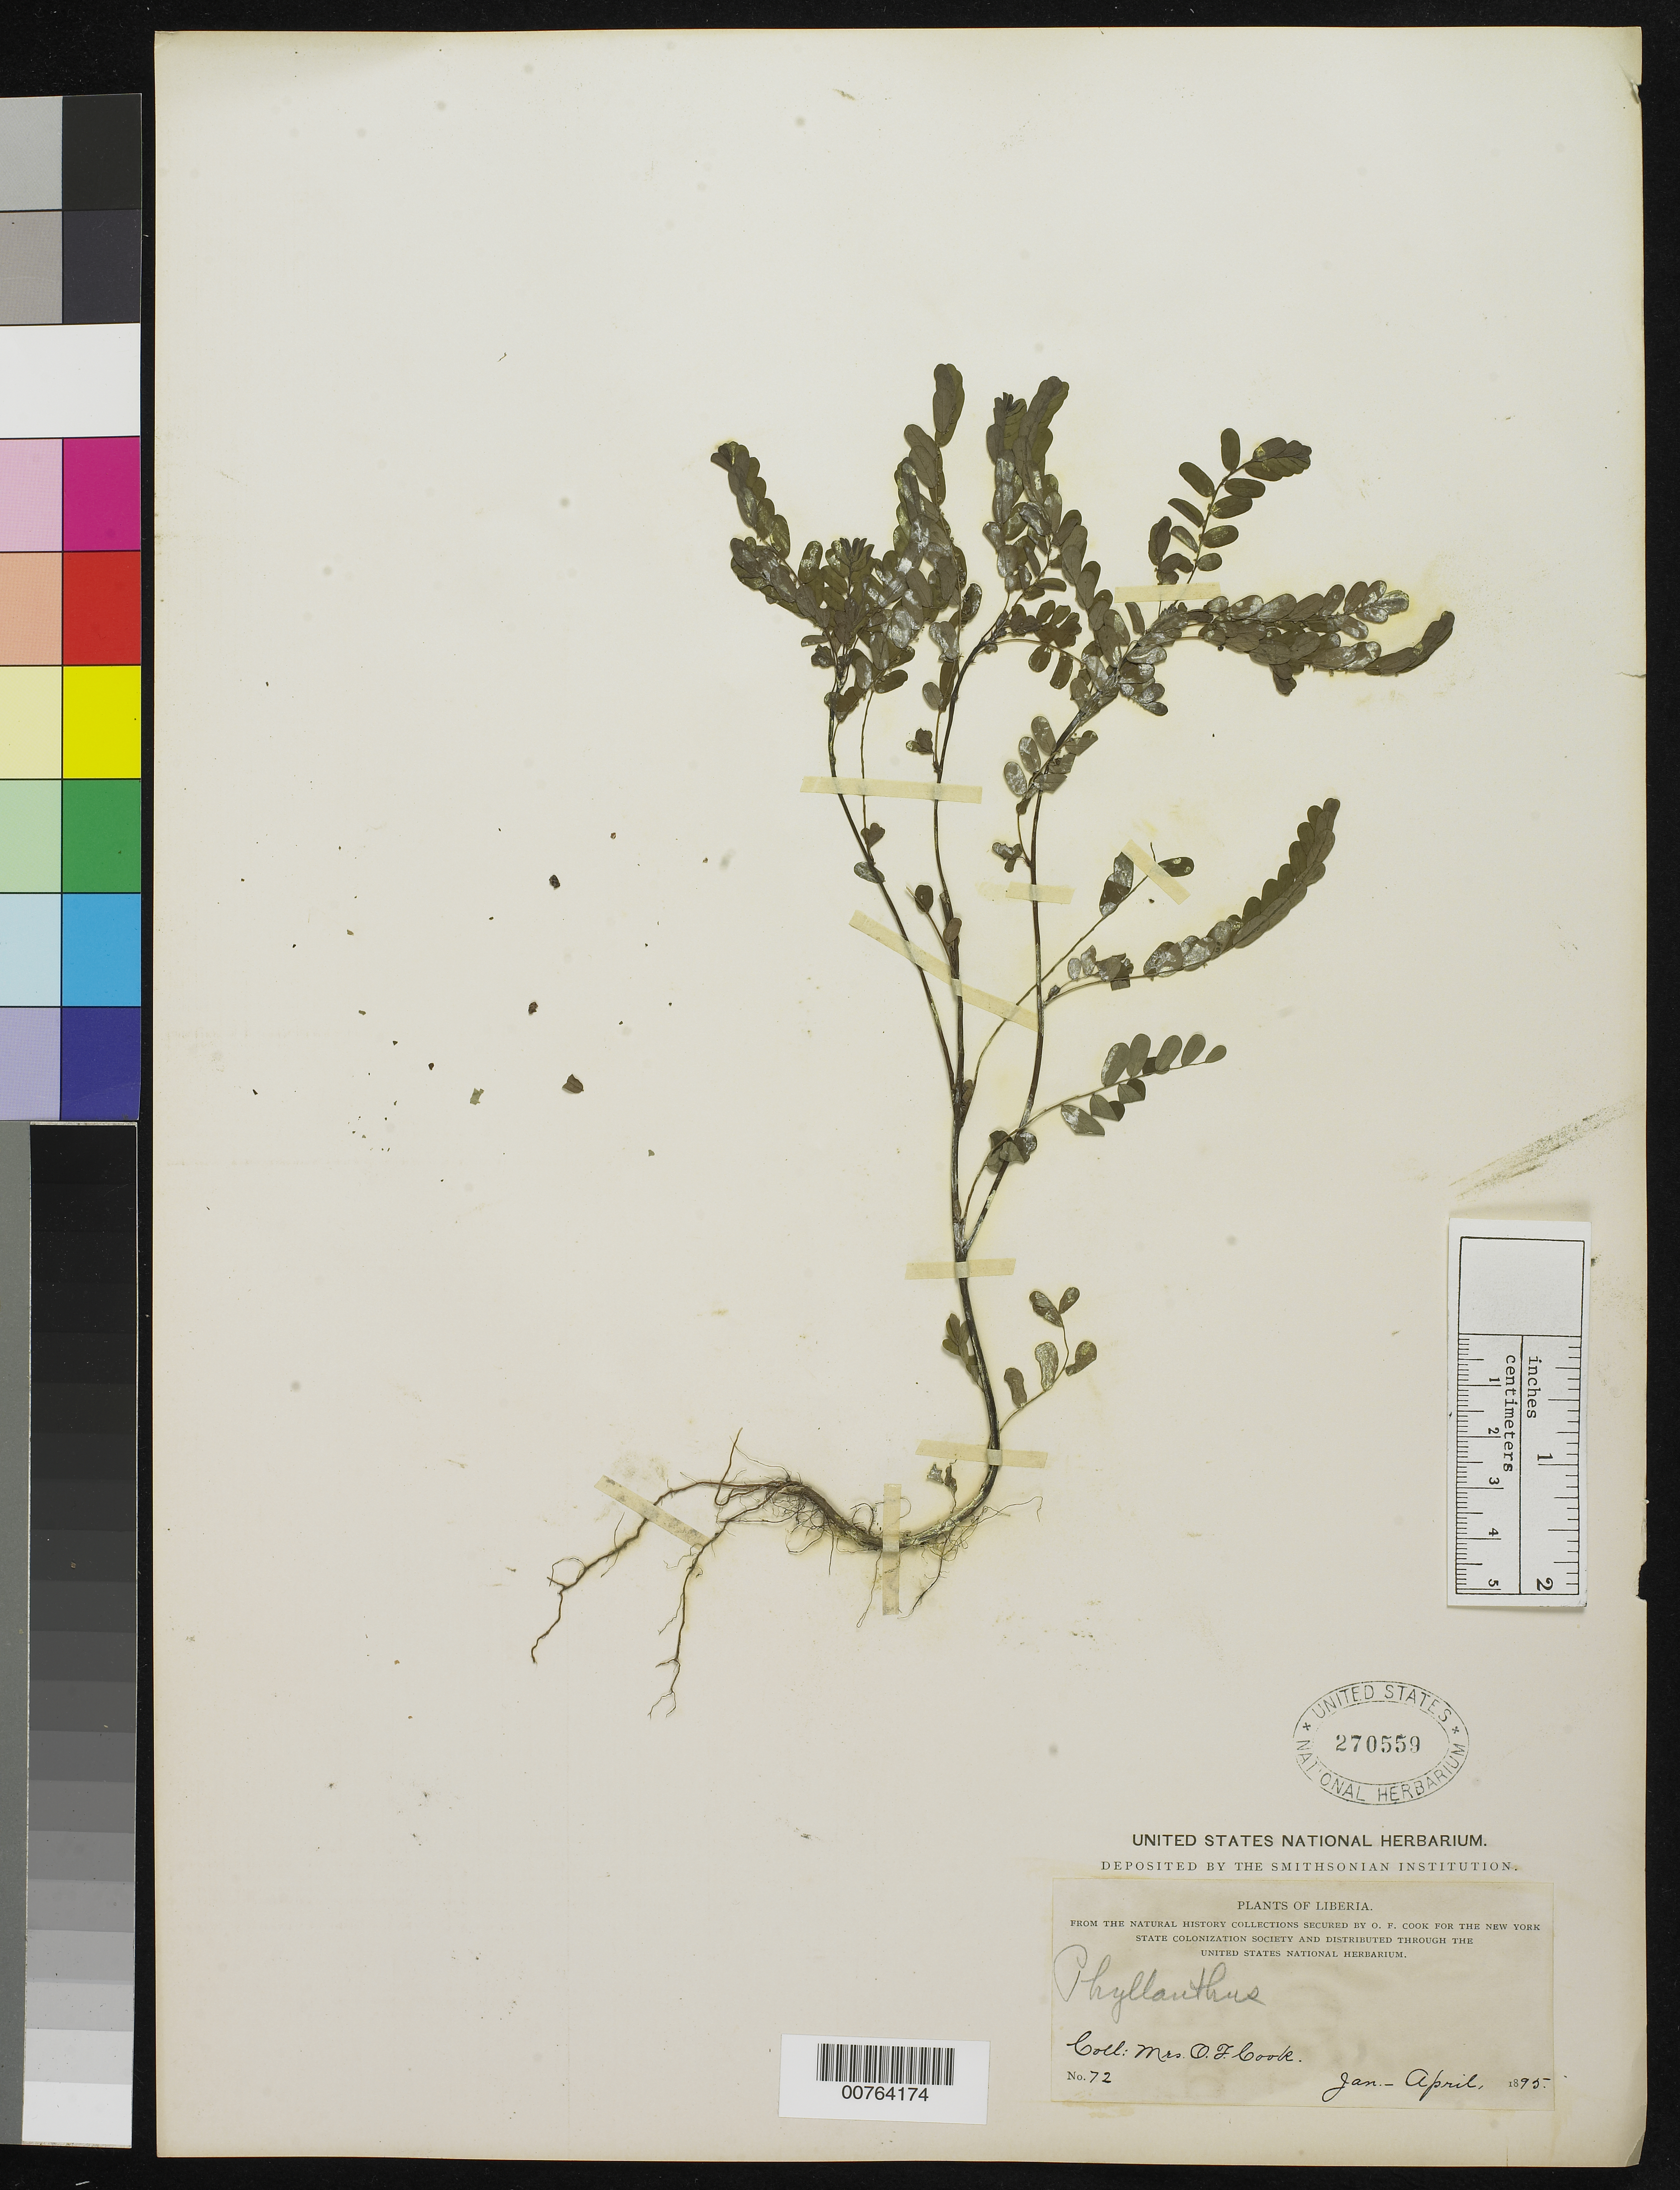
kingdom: Plantae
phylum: Tracheophyta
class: Magnoliopsida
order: Malpighiales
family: Phyllanthaceae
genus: Phyllanthus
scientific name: Phyllanthus sp.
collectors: Alice C. Cook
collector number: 72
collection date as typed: Jan 1895 to -- Apr 1895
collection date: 1895-01/1895-04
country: Liberia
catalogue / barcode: US 270559